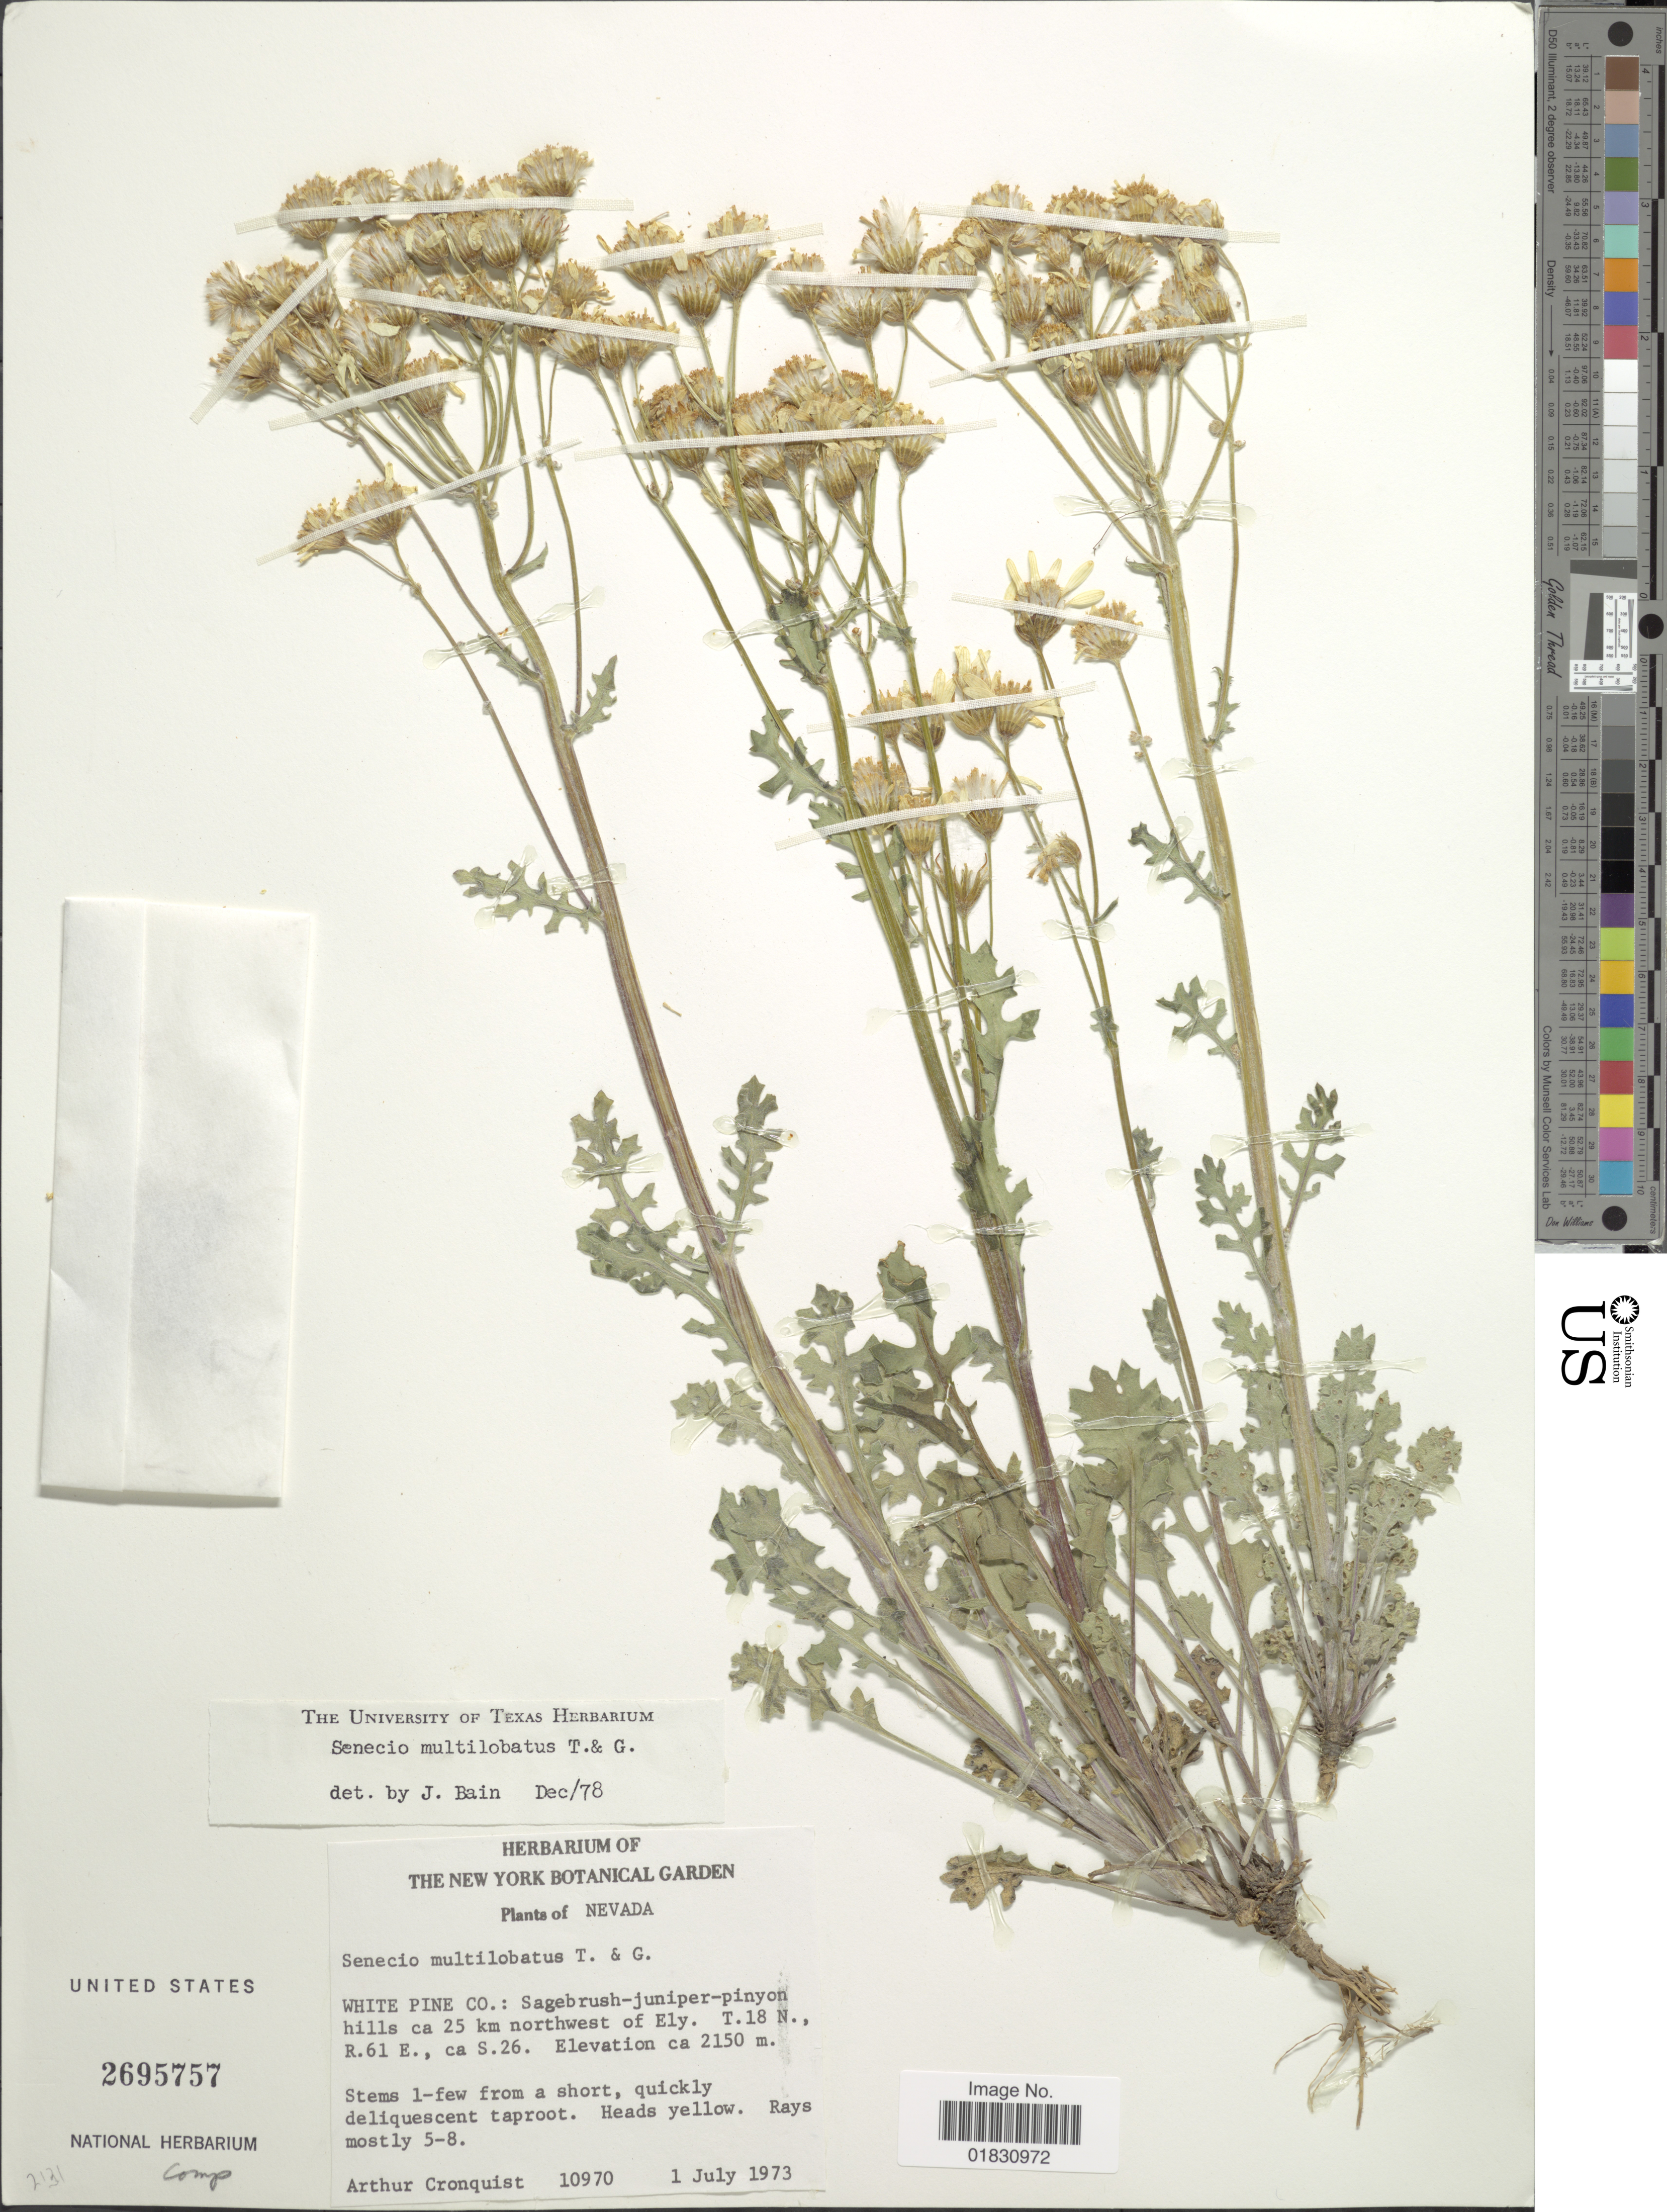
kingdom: Plantae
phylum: Tracheophyta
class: Magnoliopsida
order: Asterales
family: Asteraceae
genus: Packera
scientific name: Packera multilobata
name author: (Torr. & A. Gray) W.A. Weber & Á. Löve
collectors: A. J. Cronquist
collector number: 10970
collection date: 1973-07-01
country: United States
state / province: Nevada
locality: White Pine Co.: Sagebrush-juniper-pinyon hills 25 km northwest of Ely, T.18 N., R.61 E., ca. S. 26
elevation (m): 2150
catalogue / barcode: US 2695757